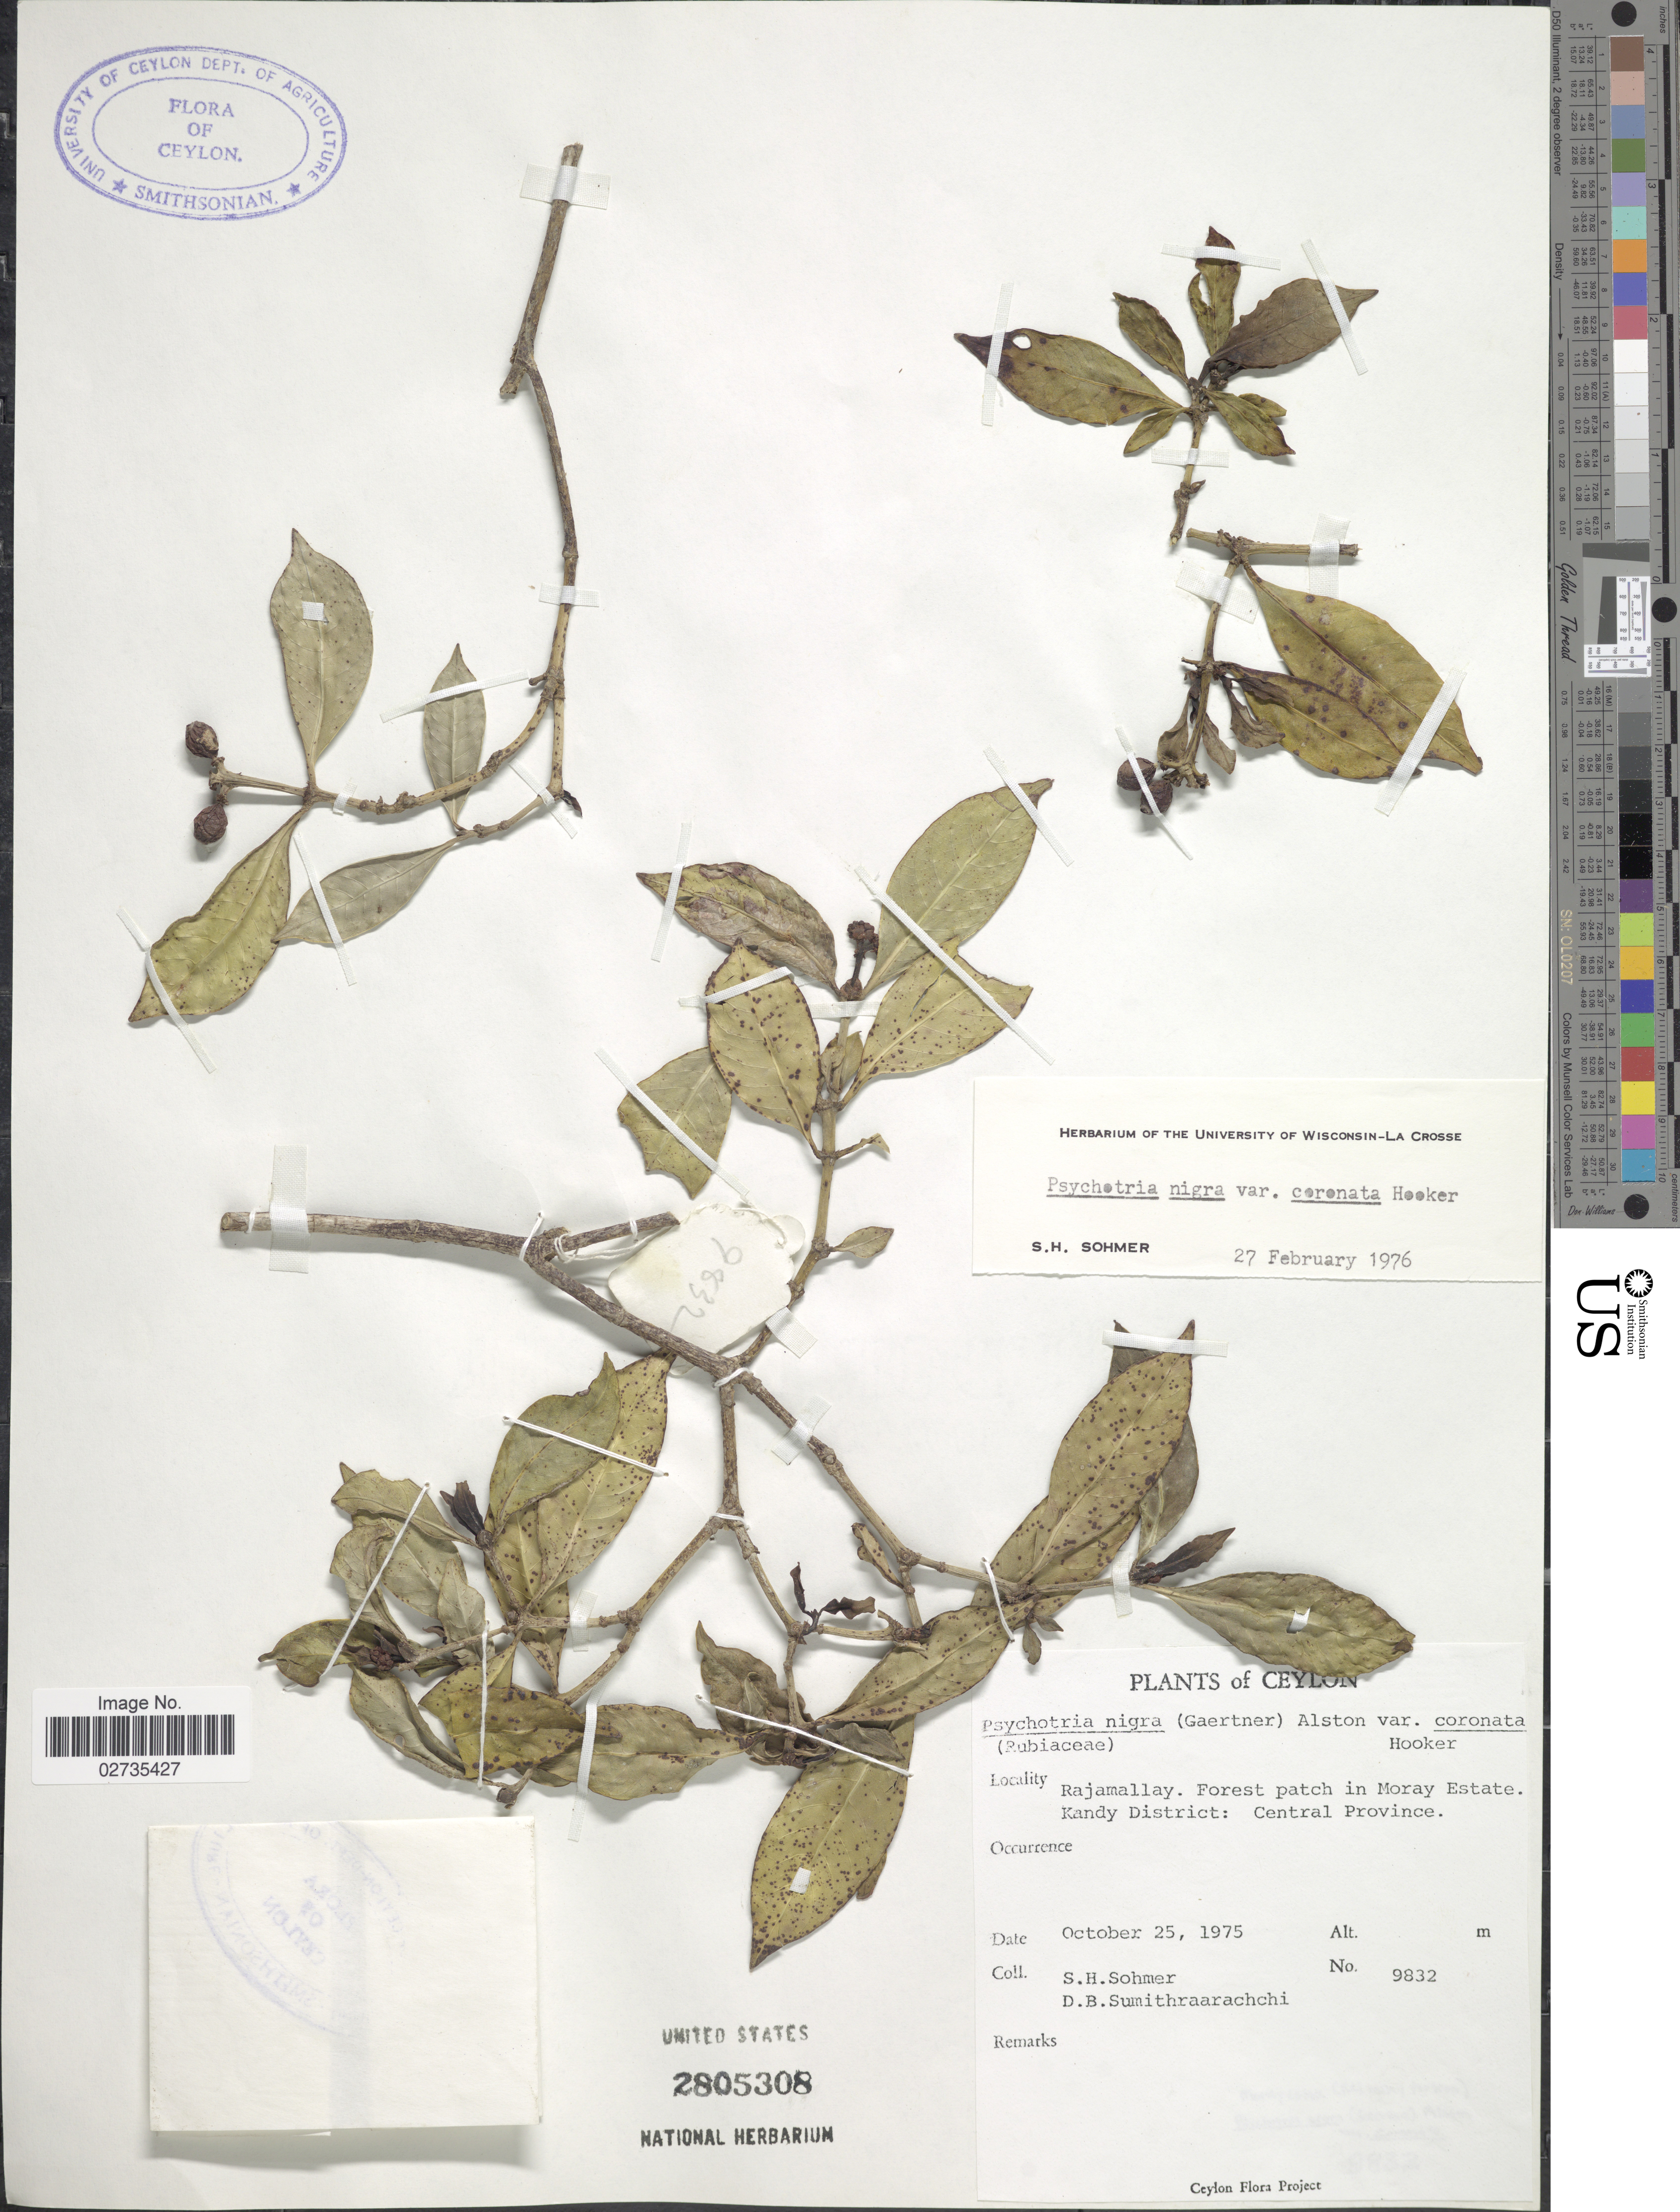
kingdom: Plantae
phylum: Tracheophyta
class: Magnoliopsida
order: Gentianales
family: Rubiaceae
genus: Psychotria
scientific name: Psychotria nigra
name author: (Gaertn.) Alston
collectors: S. H. Sohmer & D. B. Sumithraarachchi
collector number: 9832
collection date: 1975-10-25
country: Sri Lanka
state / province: Central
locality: Ceylon. Rajamallay. Moray Estate. Kandy District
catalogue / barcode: US 2805308